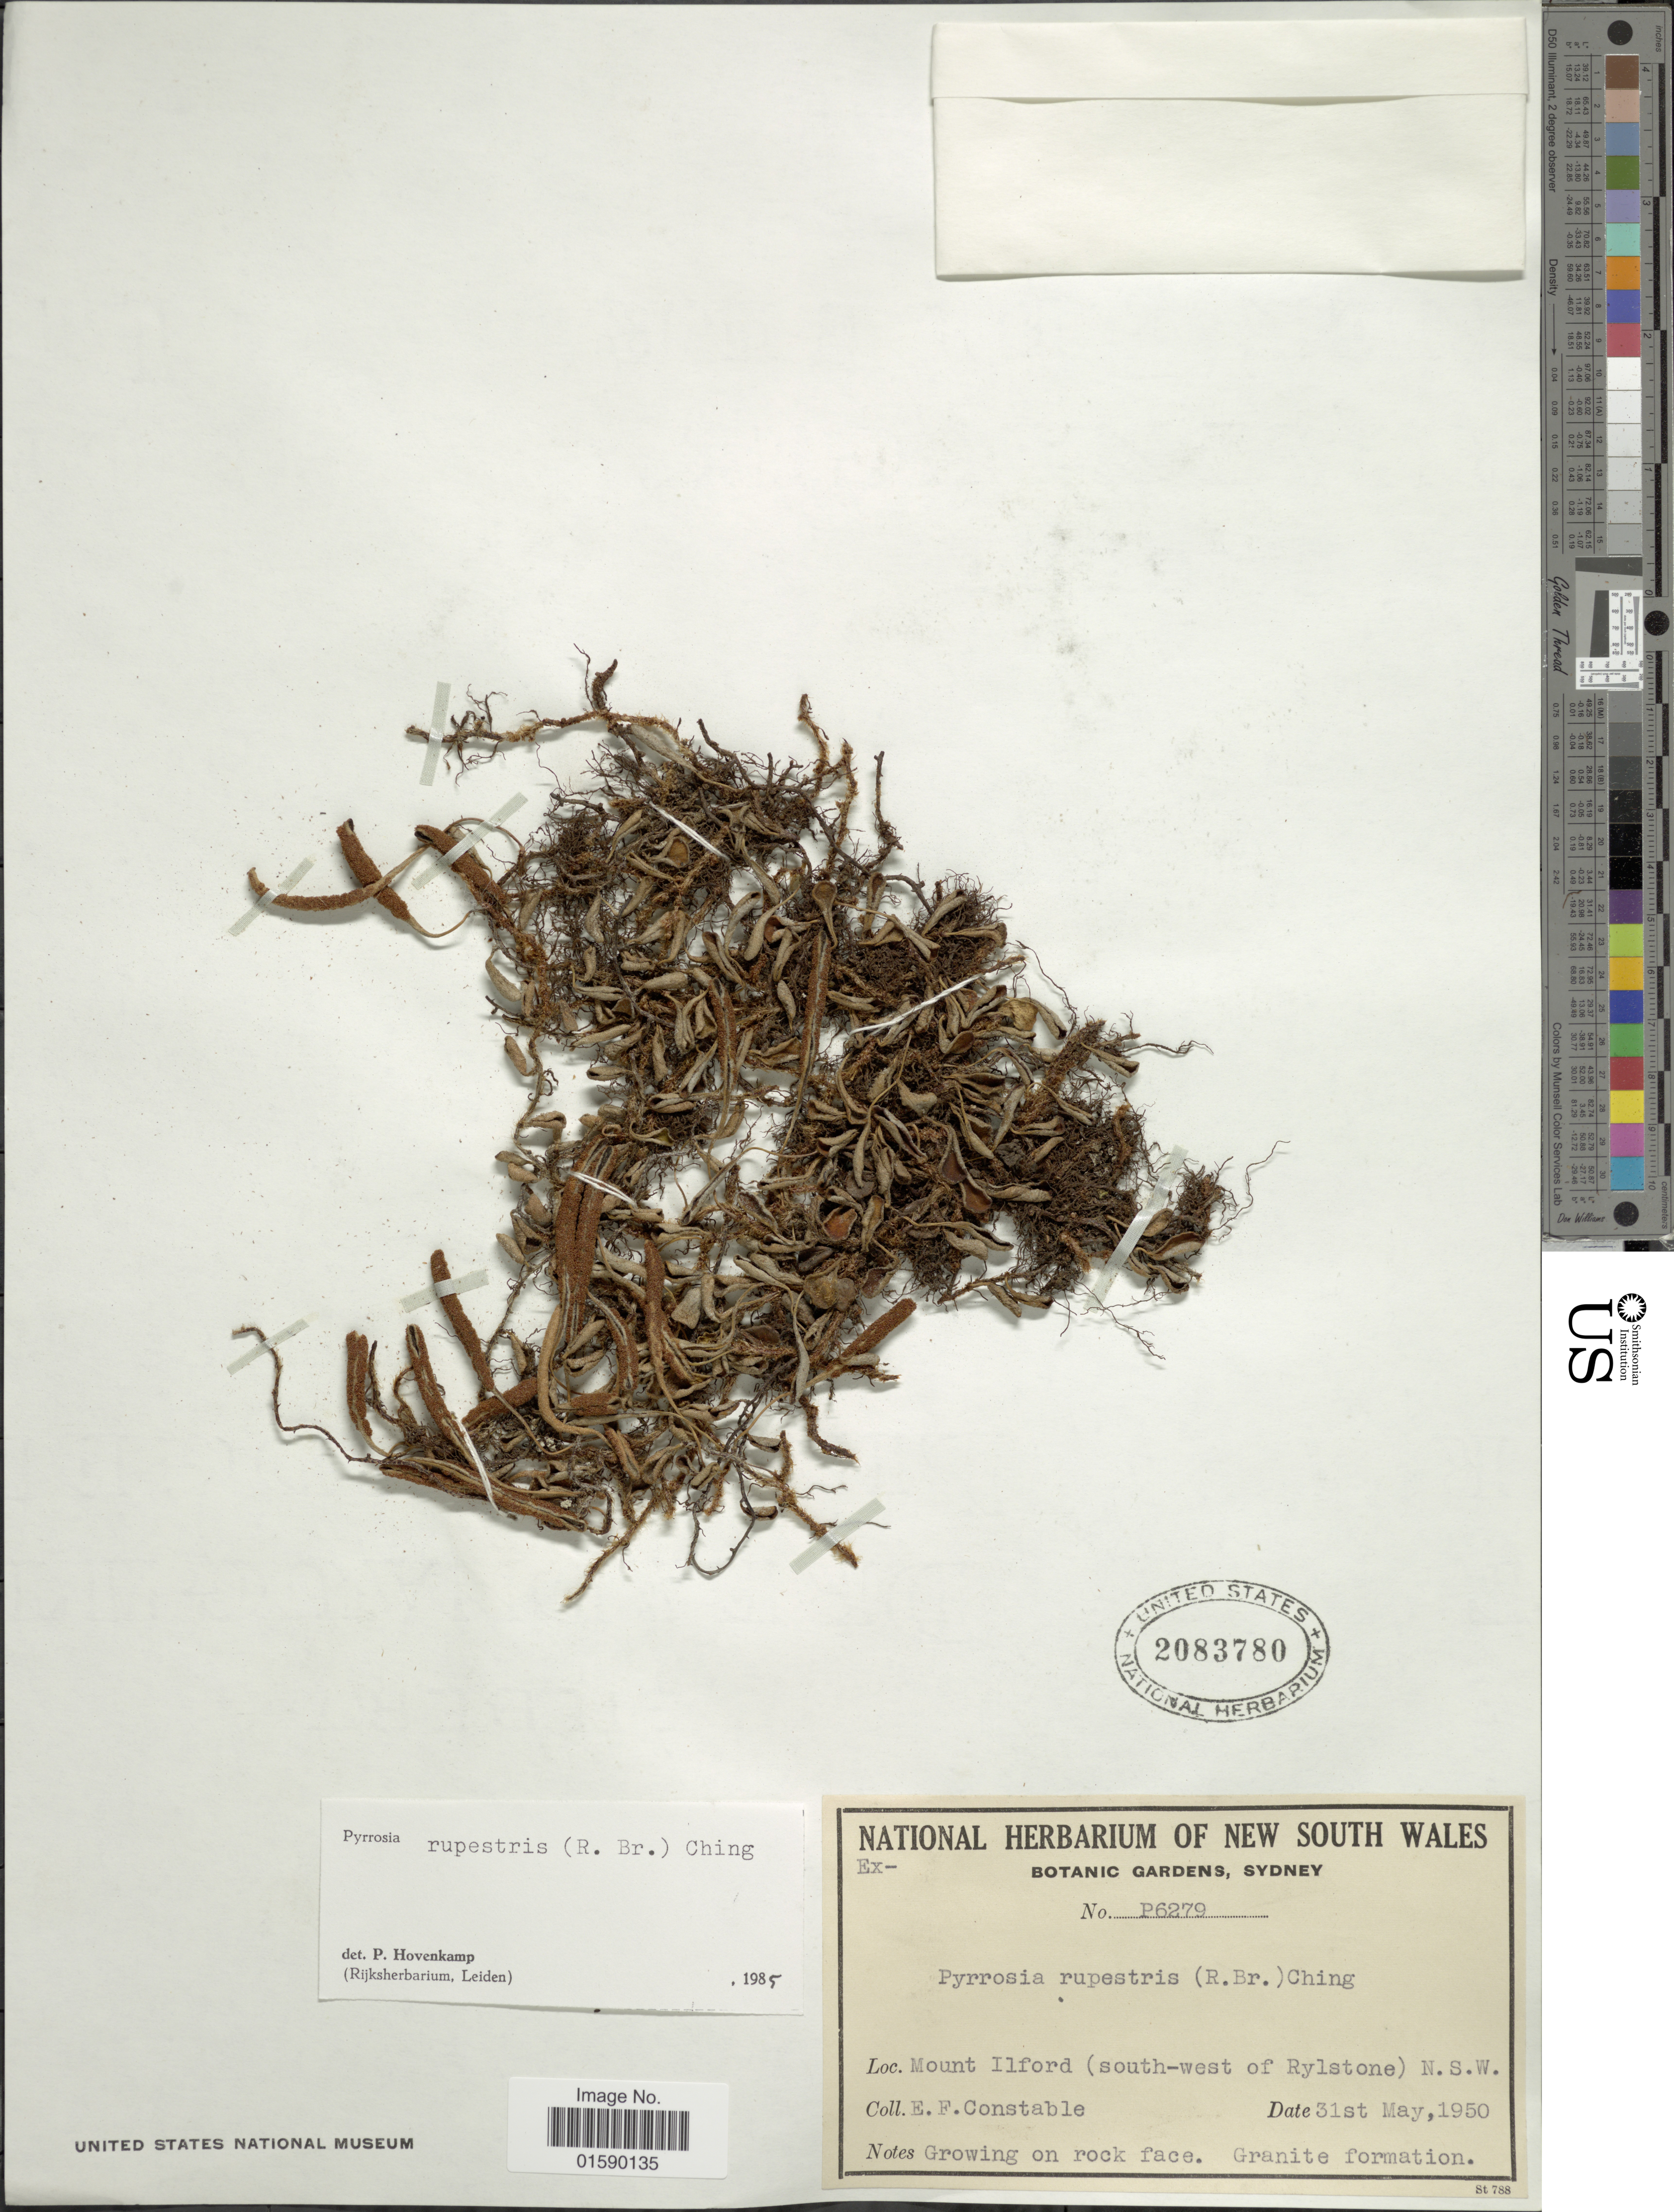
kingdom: Plantae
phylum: Tracheophyta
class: Polypodiopsida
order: Polypodiales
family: Polypodiaceae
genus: Pyrrosia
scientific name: Pyrrosia rupestris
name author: (R. Br.) Ching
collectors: E. F. Constable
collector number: P6279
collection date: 1950-05-31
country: Australia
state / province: New South Wales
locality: Mount Ilford (south-west of Rylstone) N.S.W.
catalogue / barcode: US 2083780